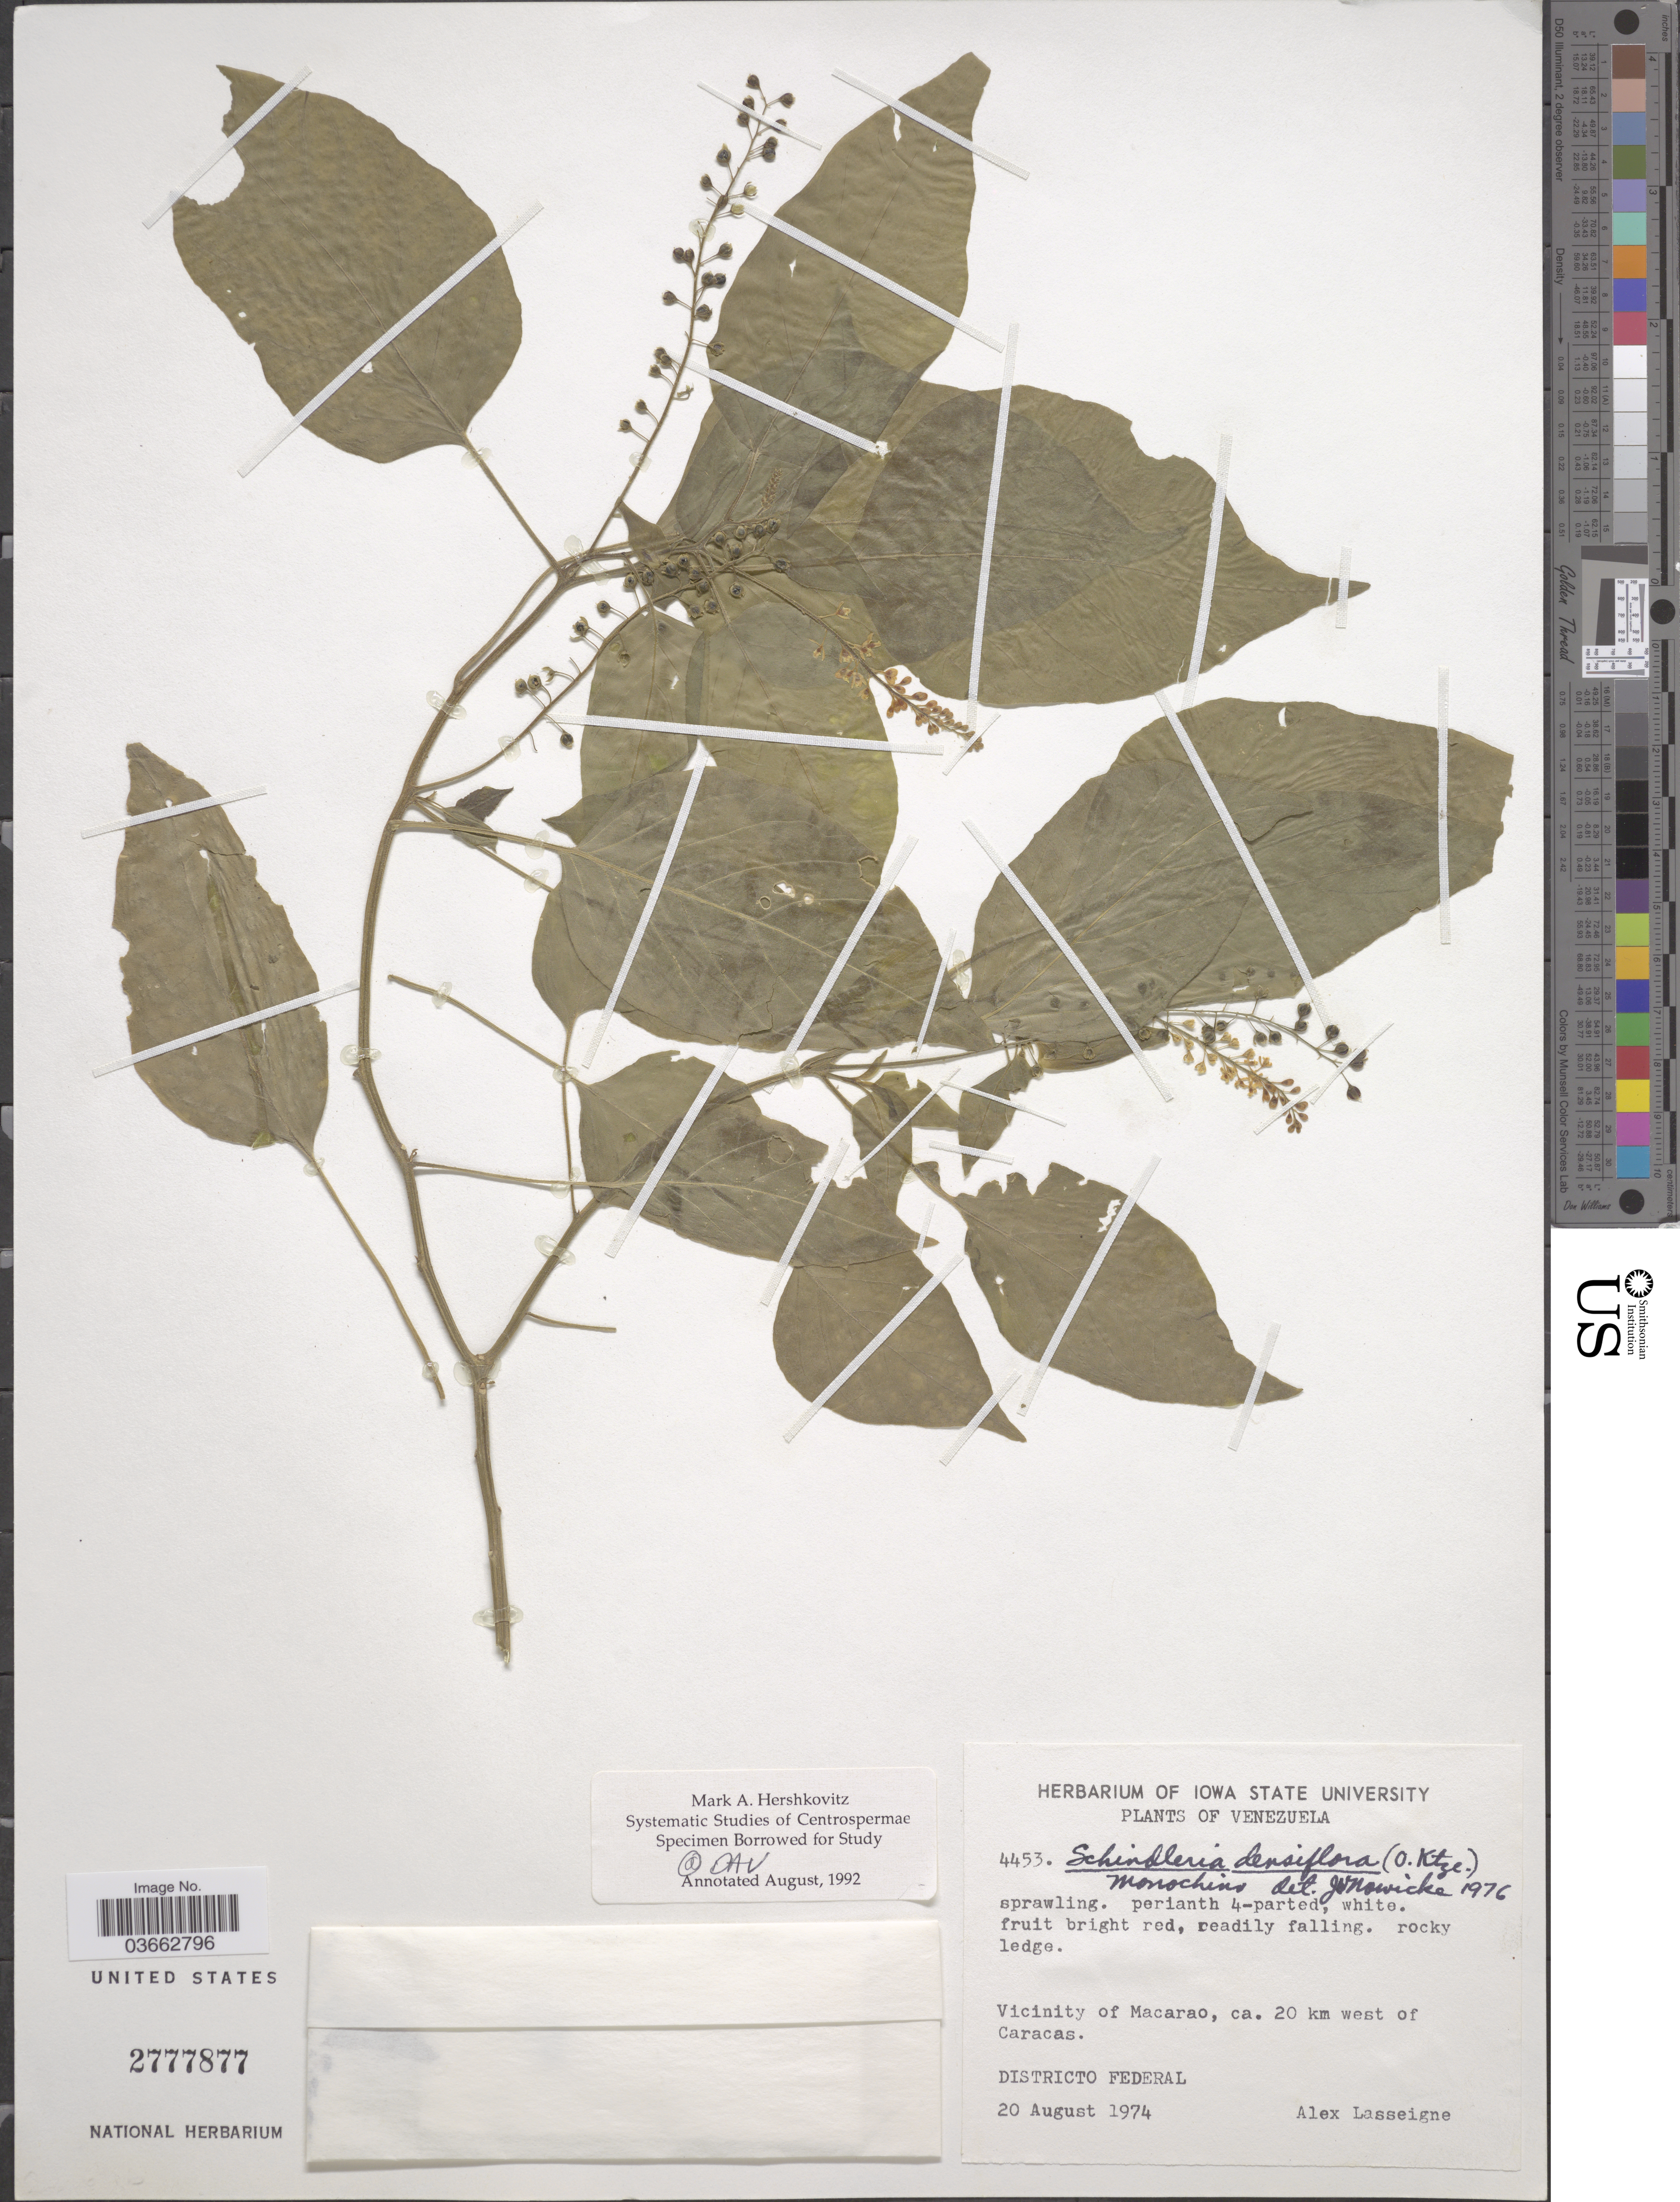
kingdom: Plantae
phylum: Tracheophyta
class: Magnoliopsida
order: Caryophyllales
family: Phytolaccaceae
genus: Schindleria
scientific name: Schindleria densiflora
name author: (Kuntze) Monach.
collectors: A. Lasseigne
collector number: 4453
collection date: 1974-08-20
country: Venezuela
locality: Vicinity of Macarao, ca. 20 km west of Caracas, Distrito Federal.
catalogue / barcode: US 2777877